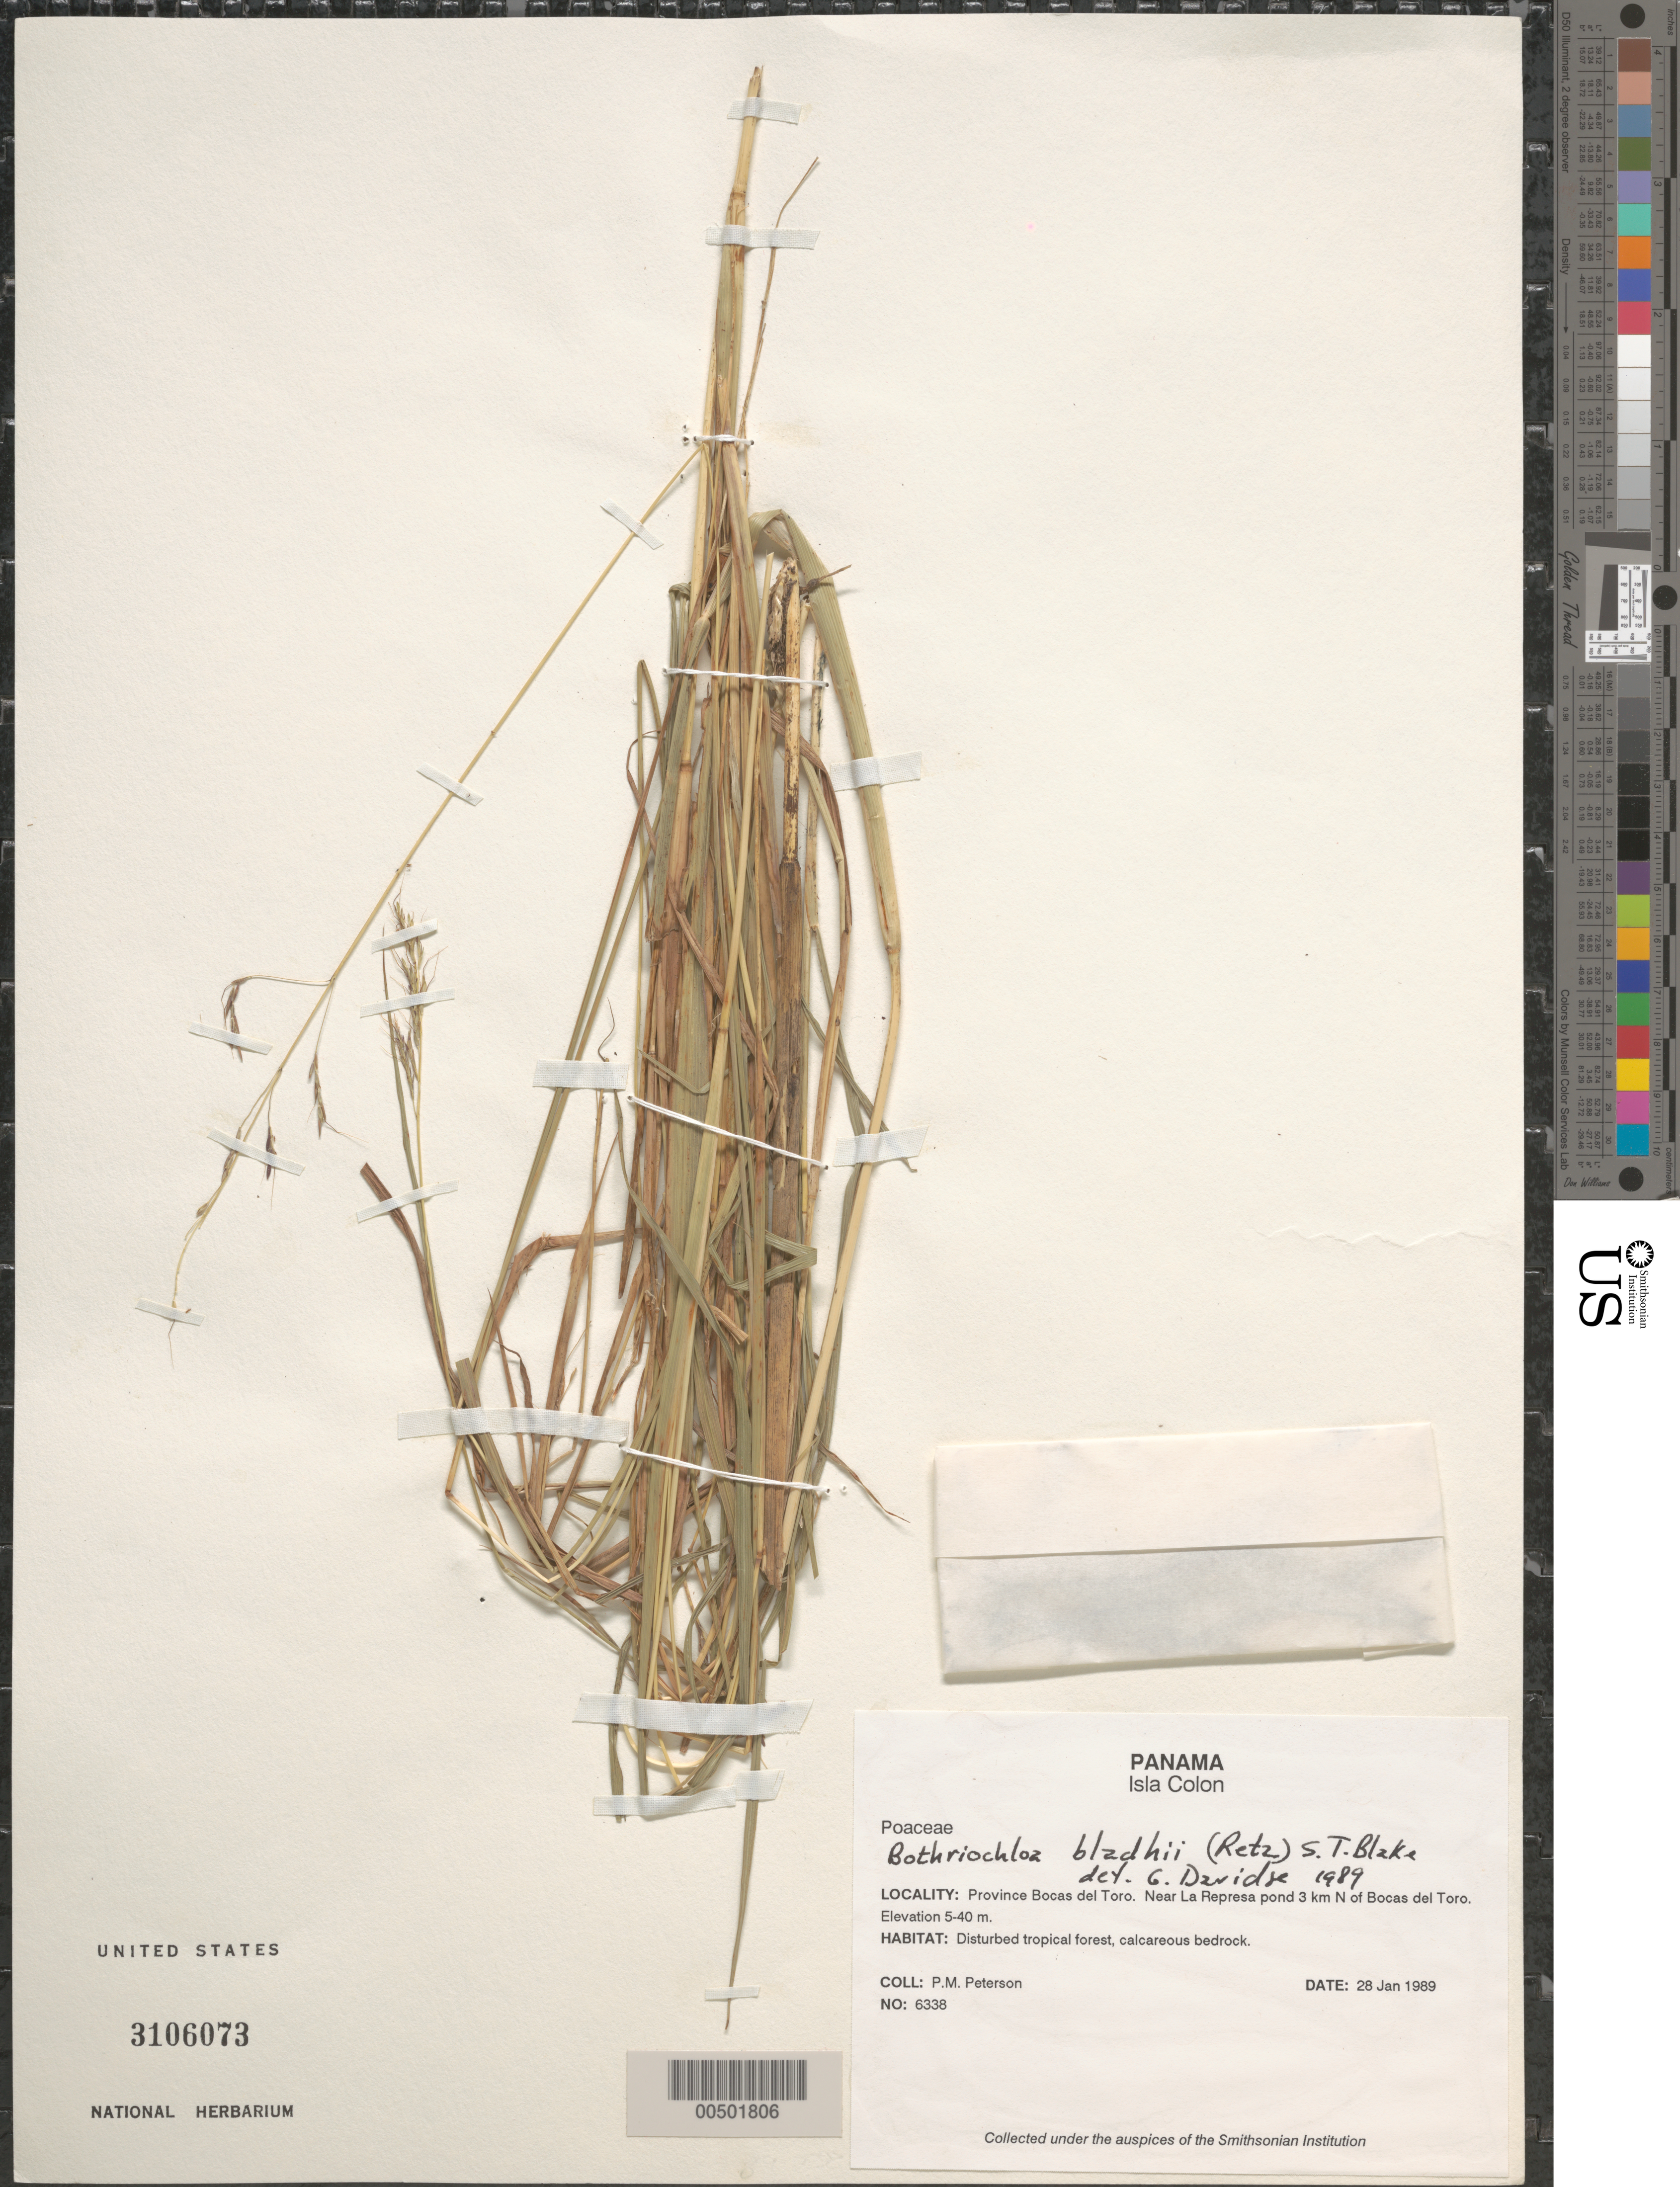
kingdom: Plantae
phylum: Tracheophyta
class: Liliopsida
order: Poales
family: Poaceae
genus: Bothriochloa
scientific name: Bothriochloa bladhii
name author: (Retz.) S.T. Blake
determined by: Davidse, Gerrit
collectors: P. M. Peterson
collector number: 06338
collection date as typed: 28 Jan 1989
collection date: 1989-01-28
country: Panama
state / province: Bocas del Toro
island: Colón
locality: Isla Colon, near La Represa pond 3 km N of Bocas del Toro.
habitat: Disturbed tropical forest, calcareous bedrock.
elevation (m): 5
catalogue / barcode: US 3106073